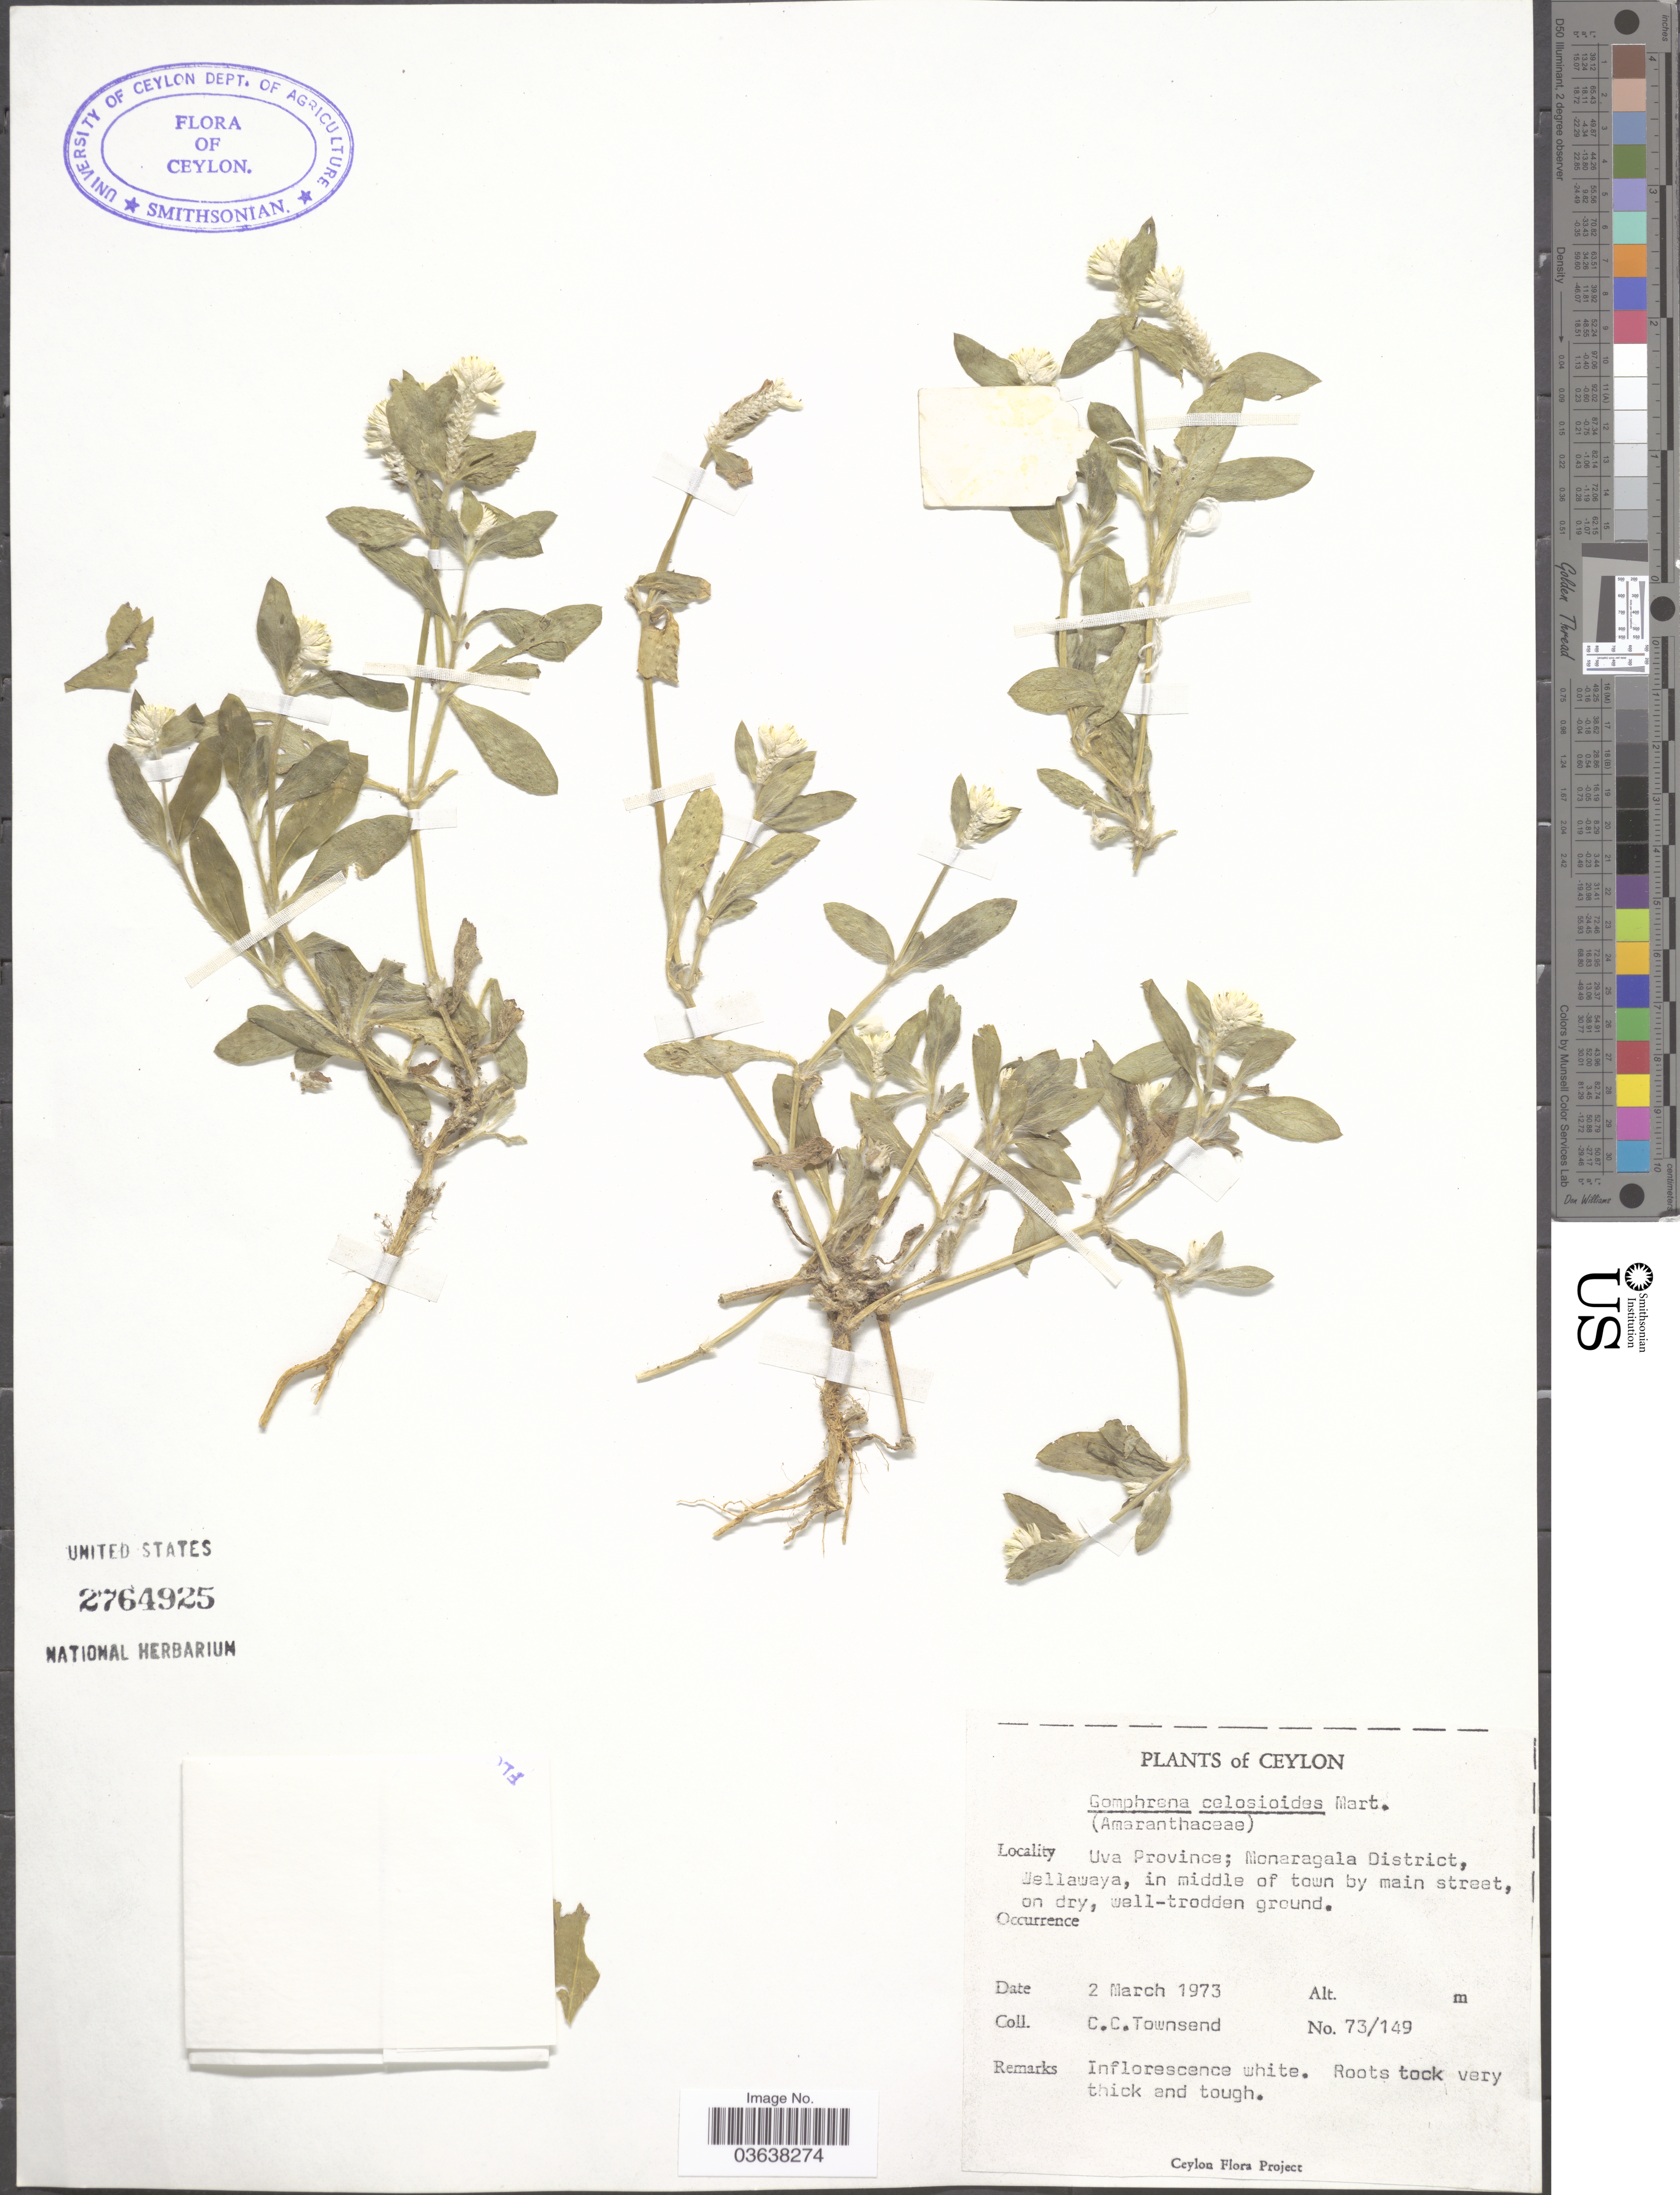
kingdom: Plantae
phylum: Tracheophyta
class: Magnoliopsida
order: Caryophyllales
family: Amaranthaceae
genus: Gomphrena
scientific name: Gomphrena celosioides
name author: Mart.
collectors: C. C. Townsend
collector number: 73-149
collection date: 1973-03-02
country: Sri Lanka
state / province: Uva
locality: Ceylon. Monaragala District, Wellawaya, in middle of town by main street.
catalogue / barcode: US 2764925